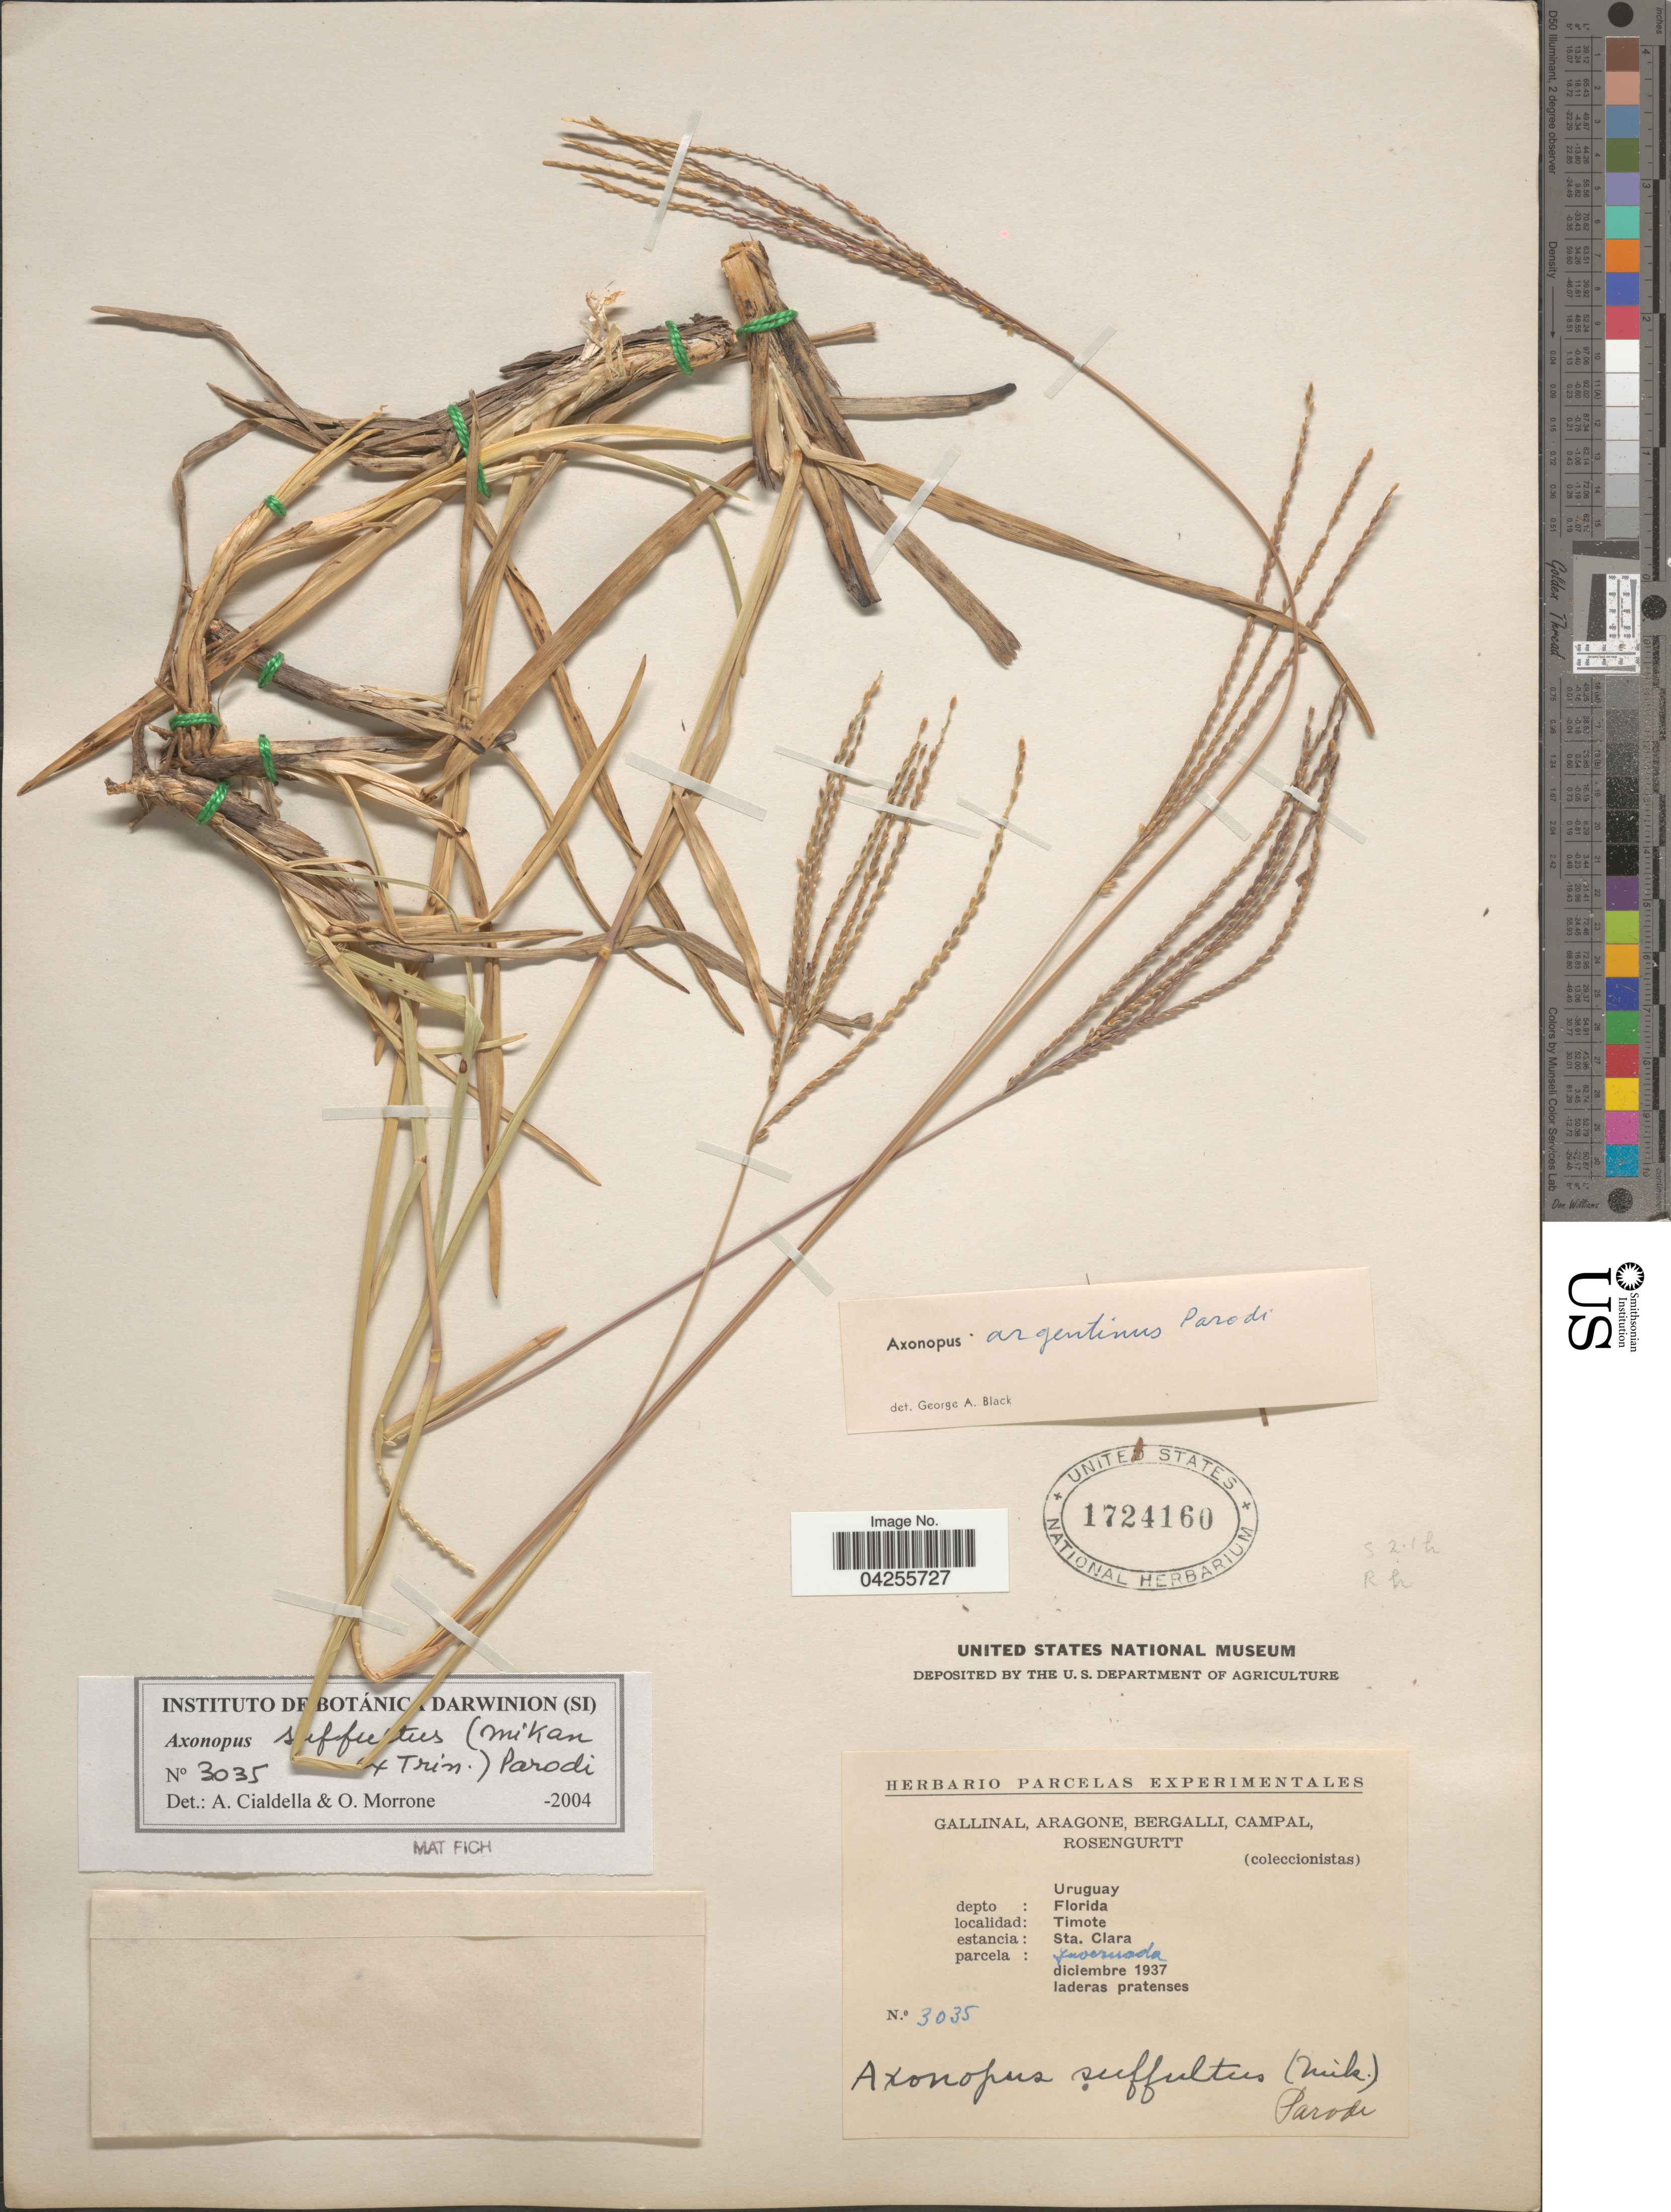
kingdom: Plantae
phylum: Tracheophyta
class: Liliopsida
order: Poales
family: Poaceae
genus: Axonopus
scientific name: Axonopus suffultus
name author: (Nees) Kuhlm.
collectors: -. Gallinal, -- Aragone, -- Bergalli, -- Campal & Rosengurtt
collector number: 3035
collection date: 1937-12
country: Uruguay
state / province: Florida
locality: Depto: Florida. Timote. Estancia: Sta. Clara.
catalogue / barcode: US 1724160